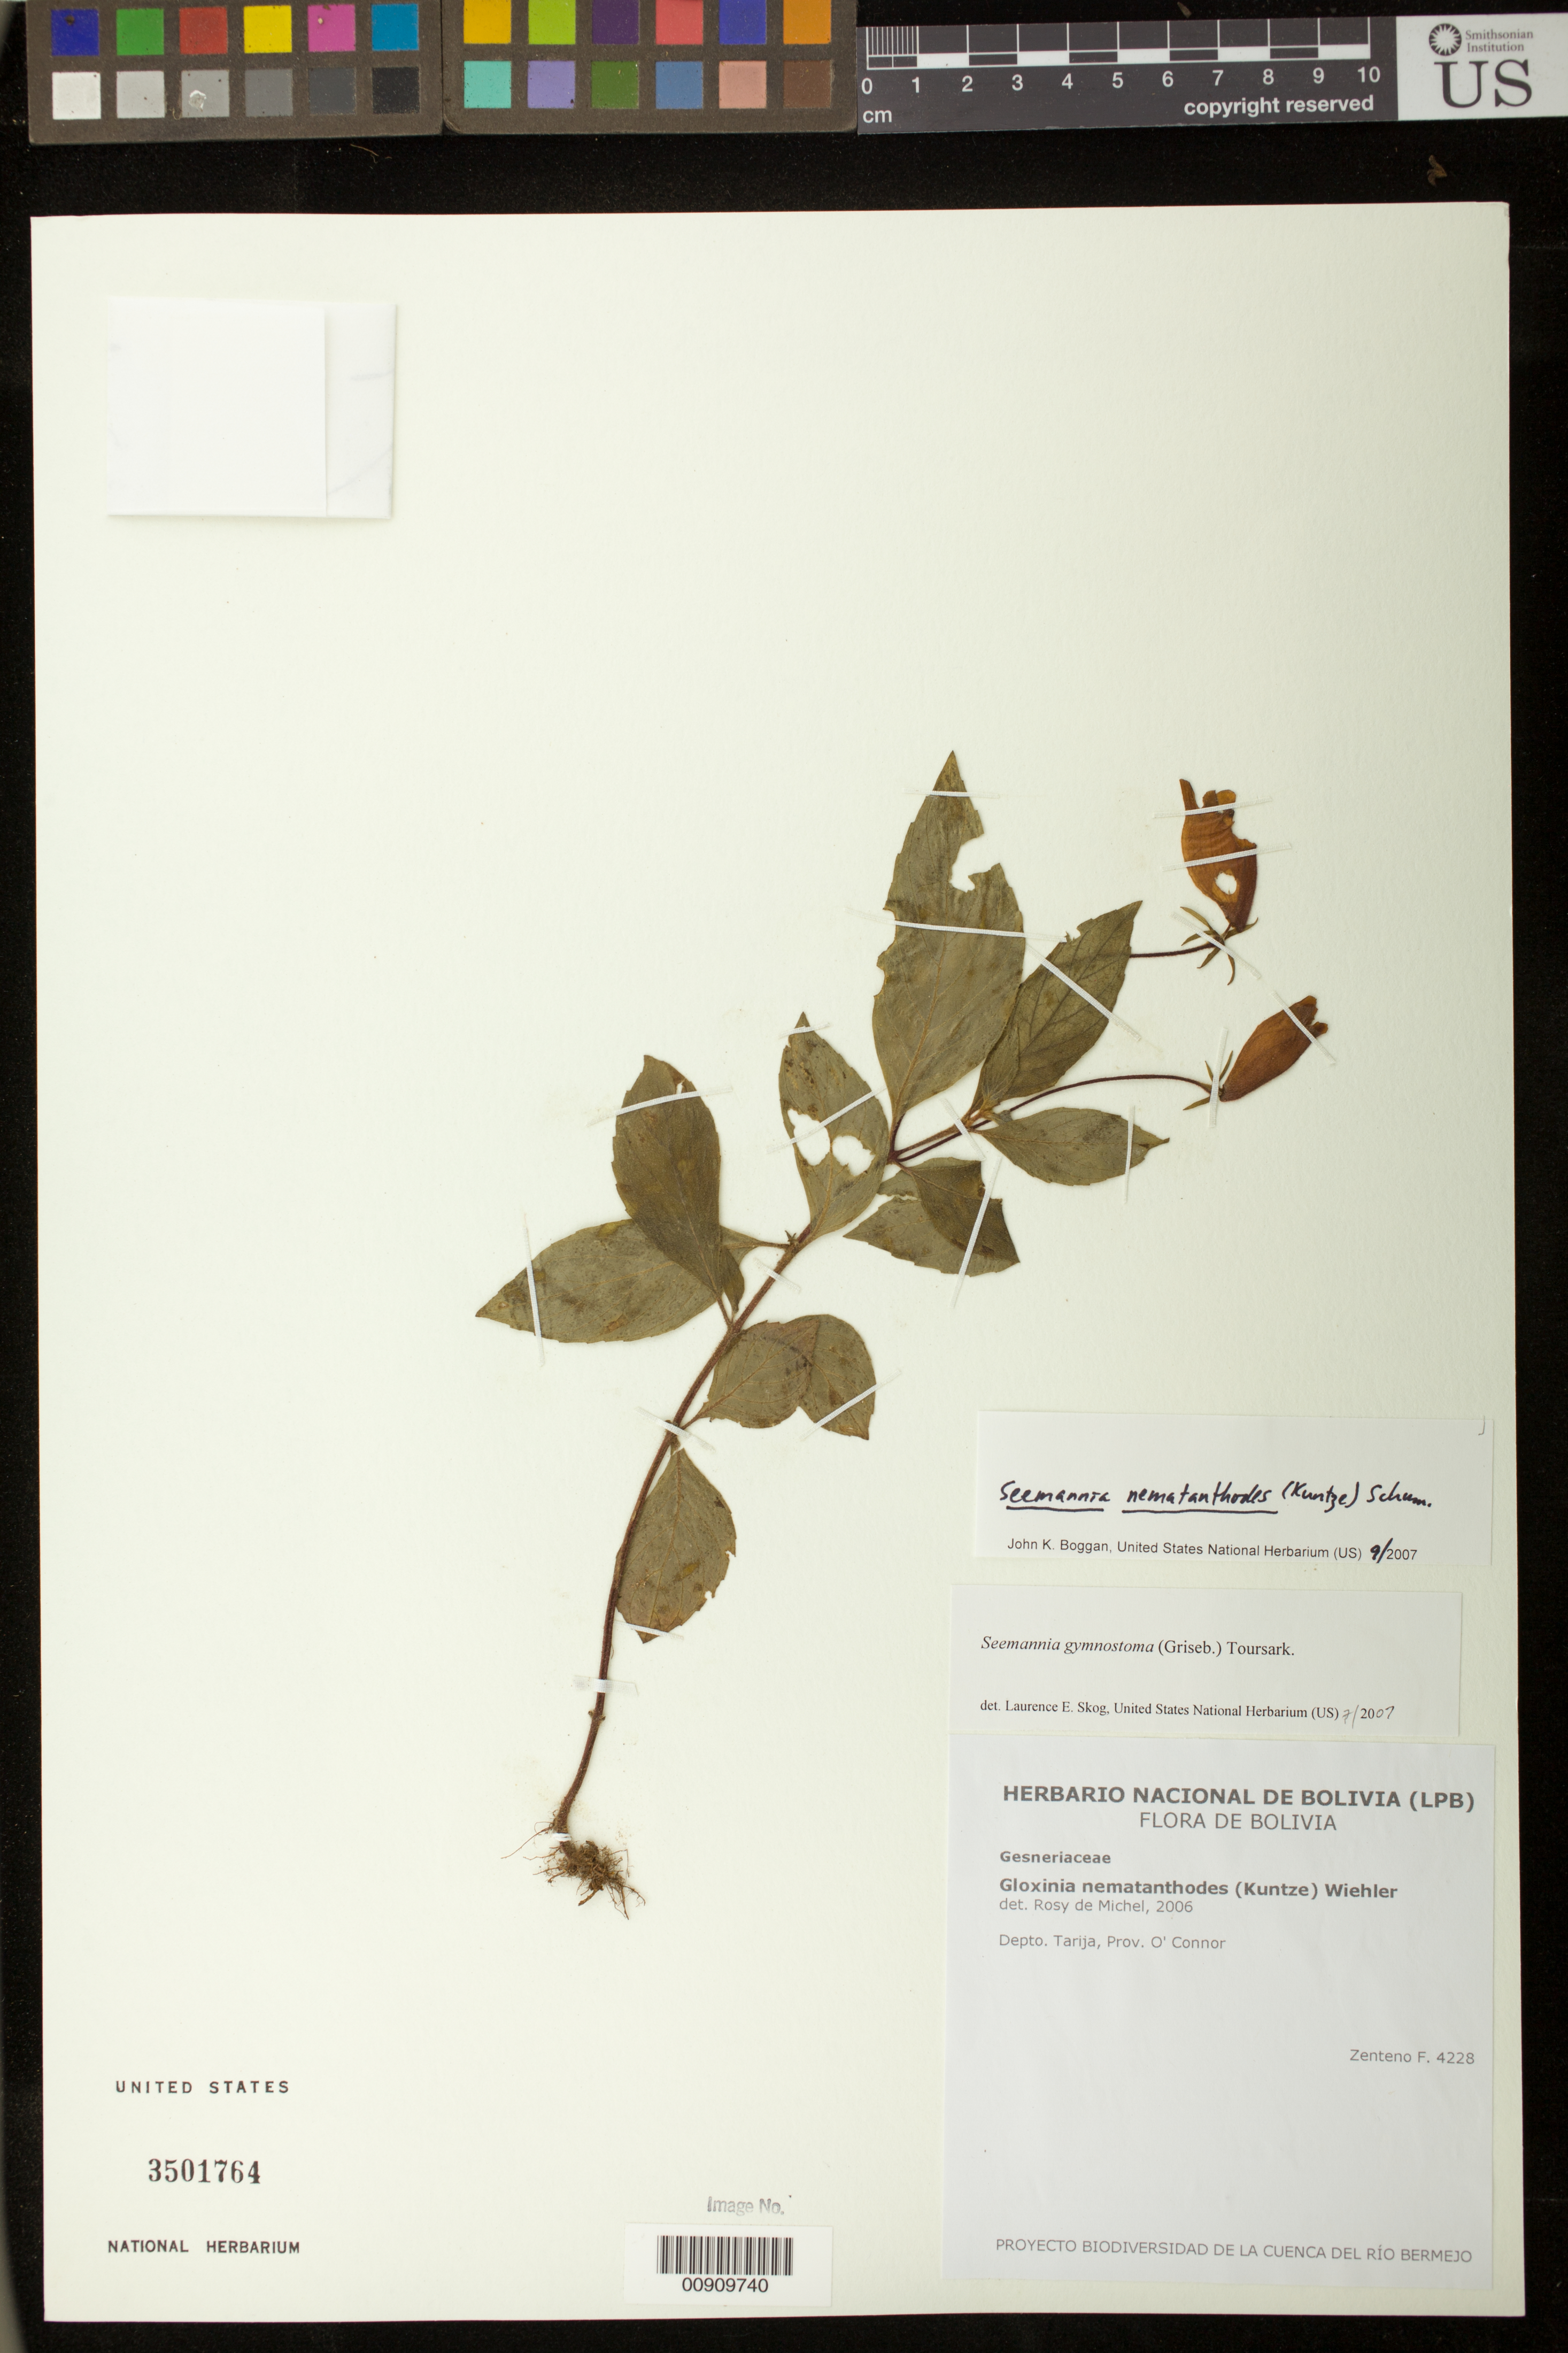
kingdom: Plantae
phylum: Tracheophyta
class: Magnoliopsida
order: Lamiales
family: Gesneriaceae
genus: Seemannia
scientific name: Seemannia nematanthodes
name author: (Kuntze) K. Schum.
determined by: Boggan, J. K., (US), NMNH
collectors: F. Zenteno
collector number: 4228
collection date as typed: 2006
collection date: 2006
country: Bolivia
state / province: Tarija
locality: Depto. Tarija, Prov. O'Connor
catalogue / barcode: US 3501764